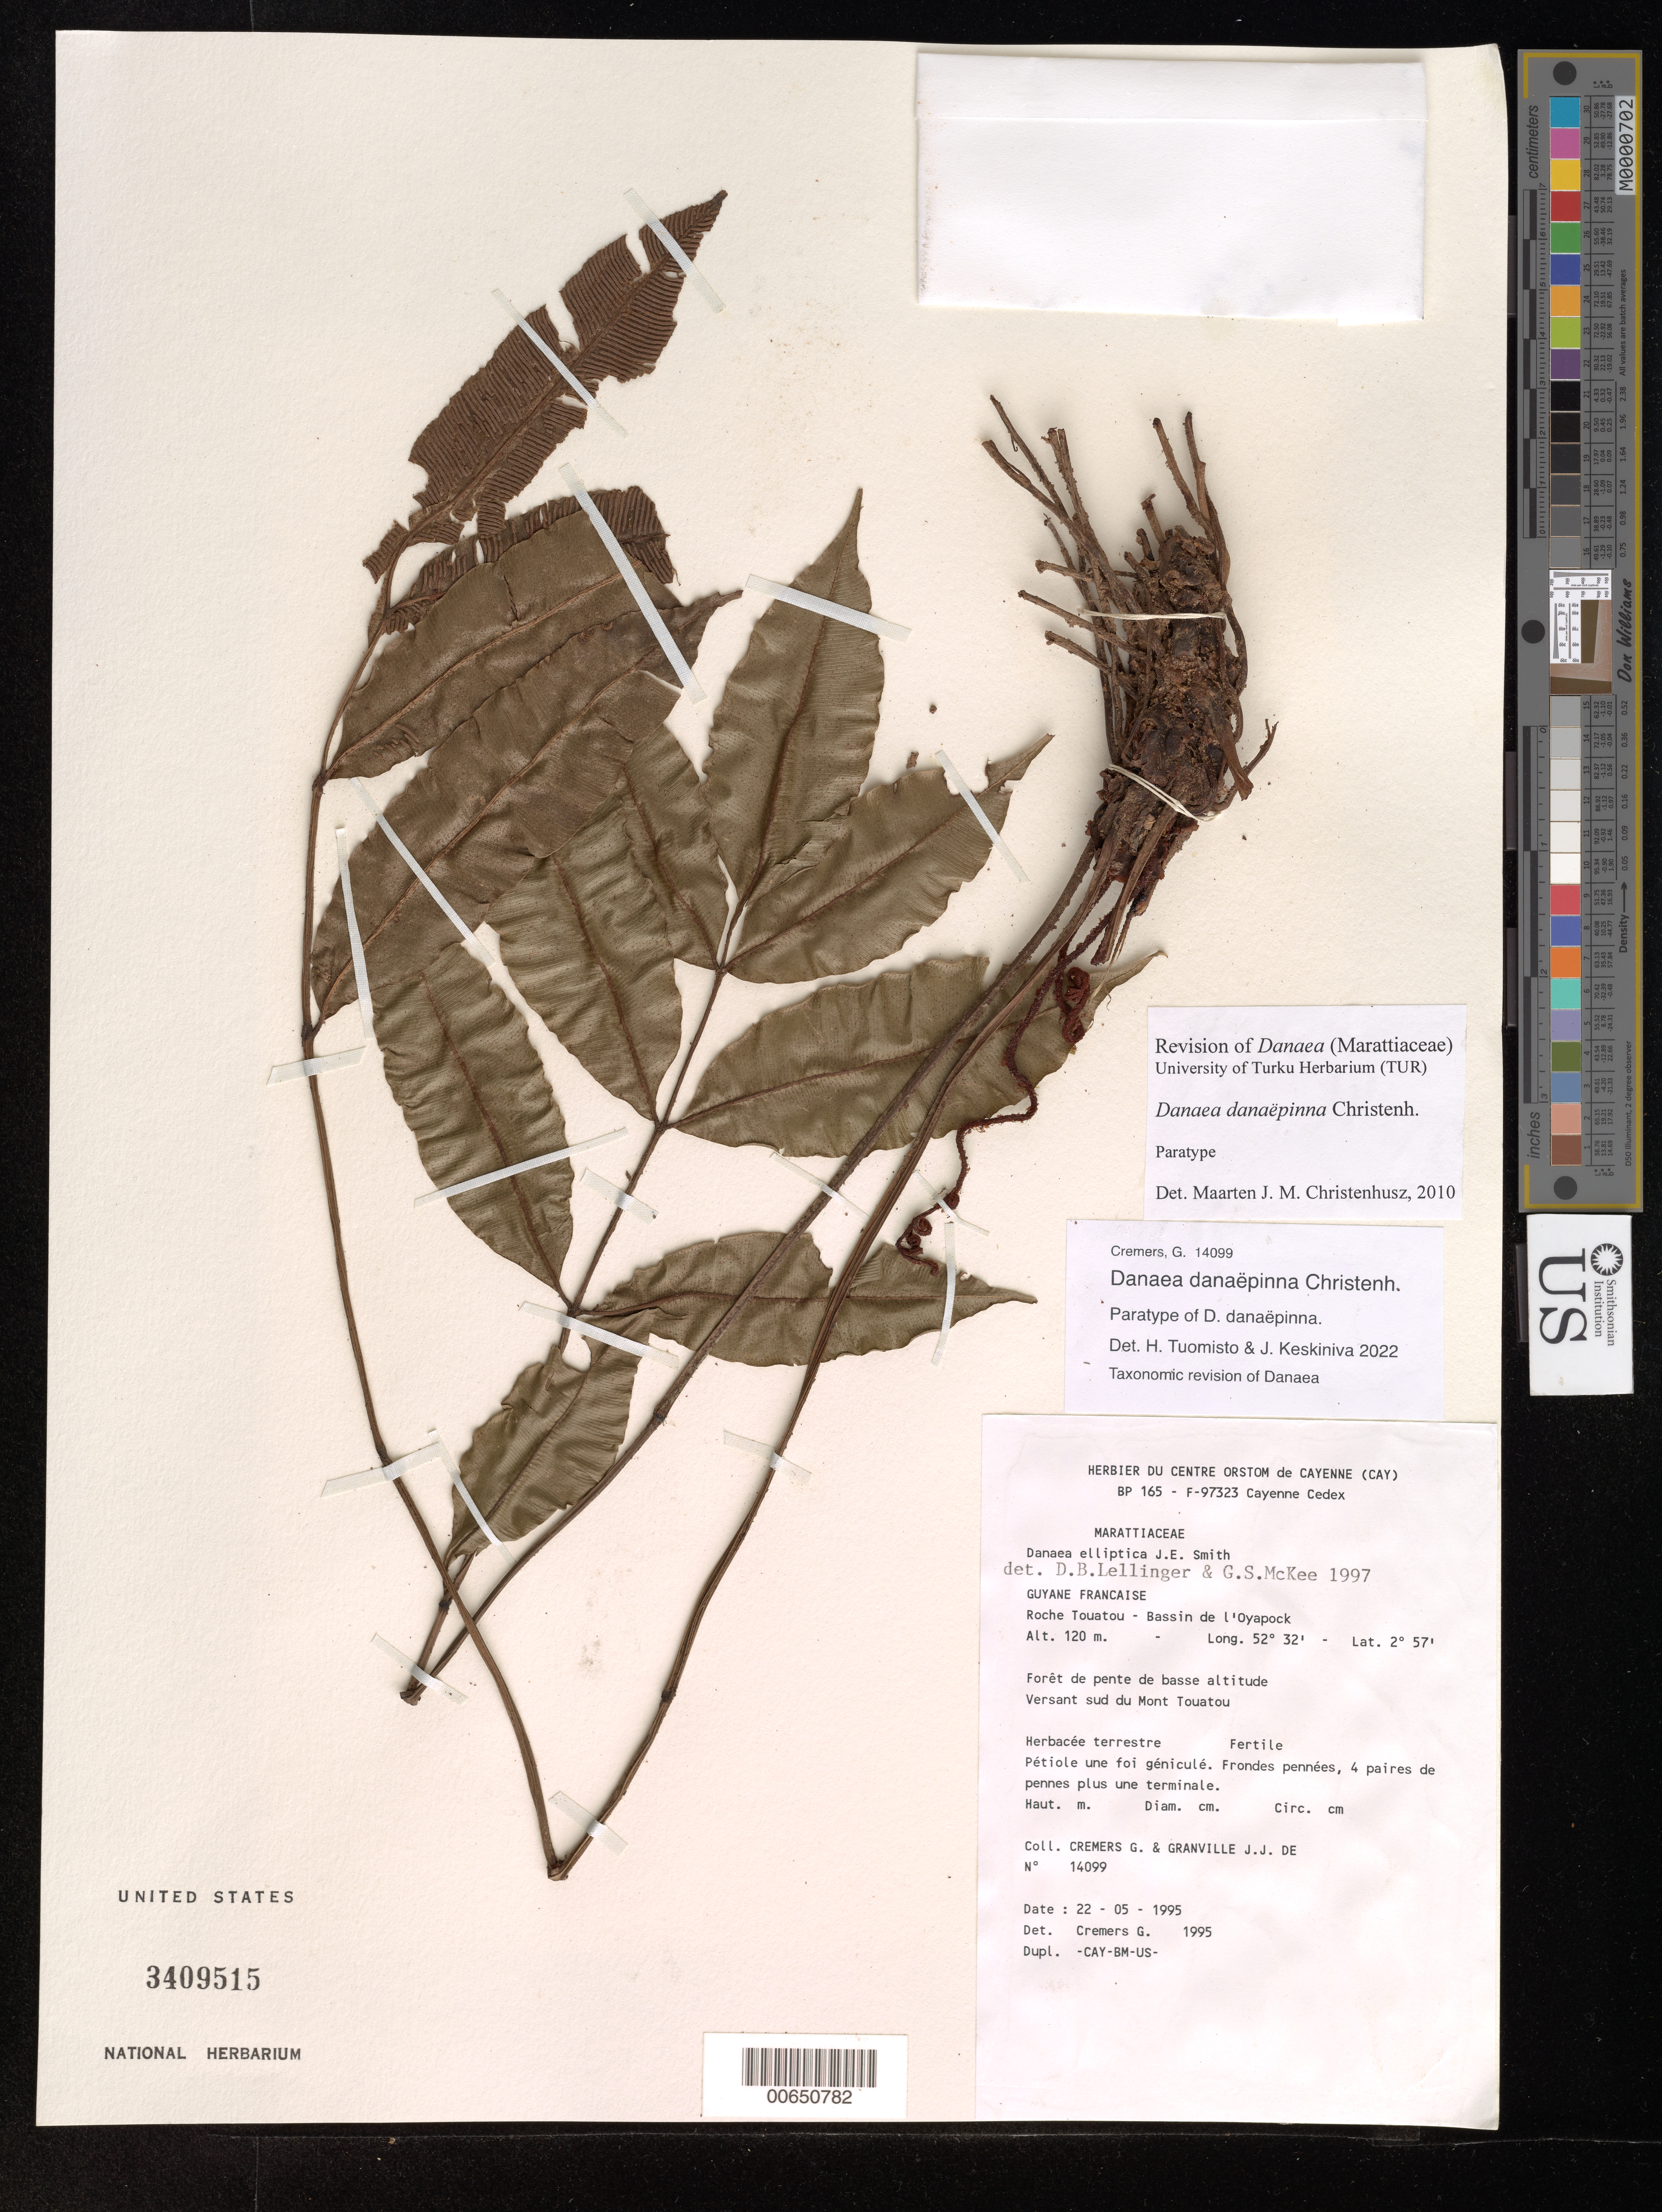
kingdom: Plantae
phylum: Tracheophyta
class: Polypodiopsida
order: Marattiales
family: Marattiaceae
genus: Danaea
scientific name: Danaea danaëpinna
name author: Christenh.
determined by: Tuomisto, H.; Keskiniva, Janina S.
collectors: G. Cremers & J.-J. de Granville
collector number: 14099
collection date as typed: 22-May-95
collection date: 1995-05-22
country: French Guiana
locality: Roche Touatou, Bassin de l'Oyapock, versant sud du Mont Touatou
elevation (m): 120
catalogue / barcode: US 3409515